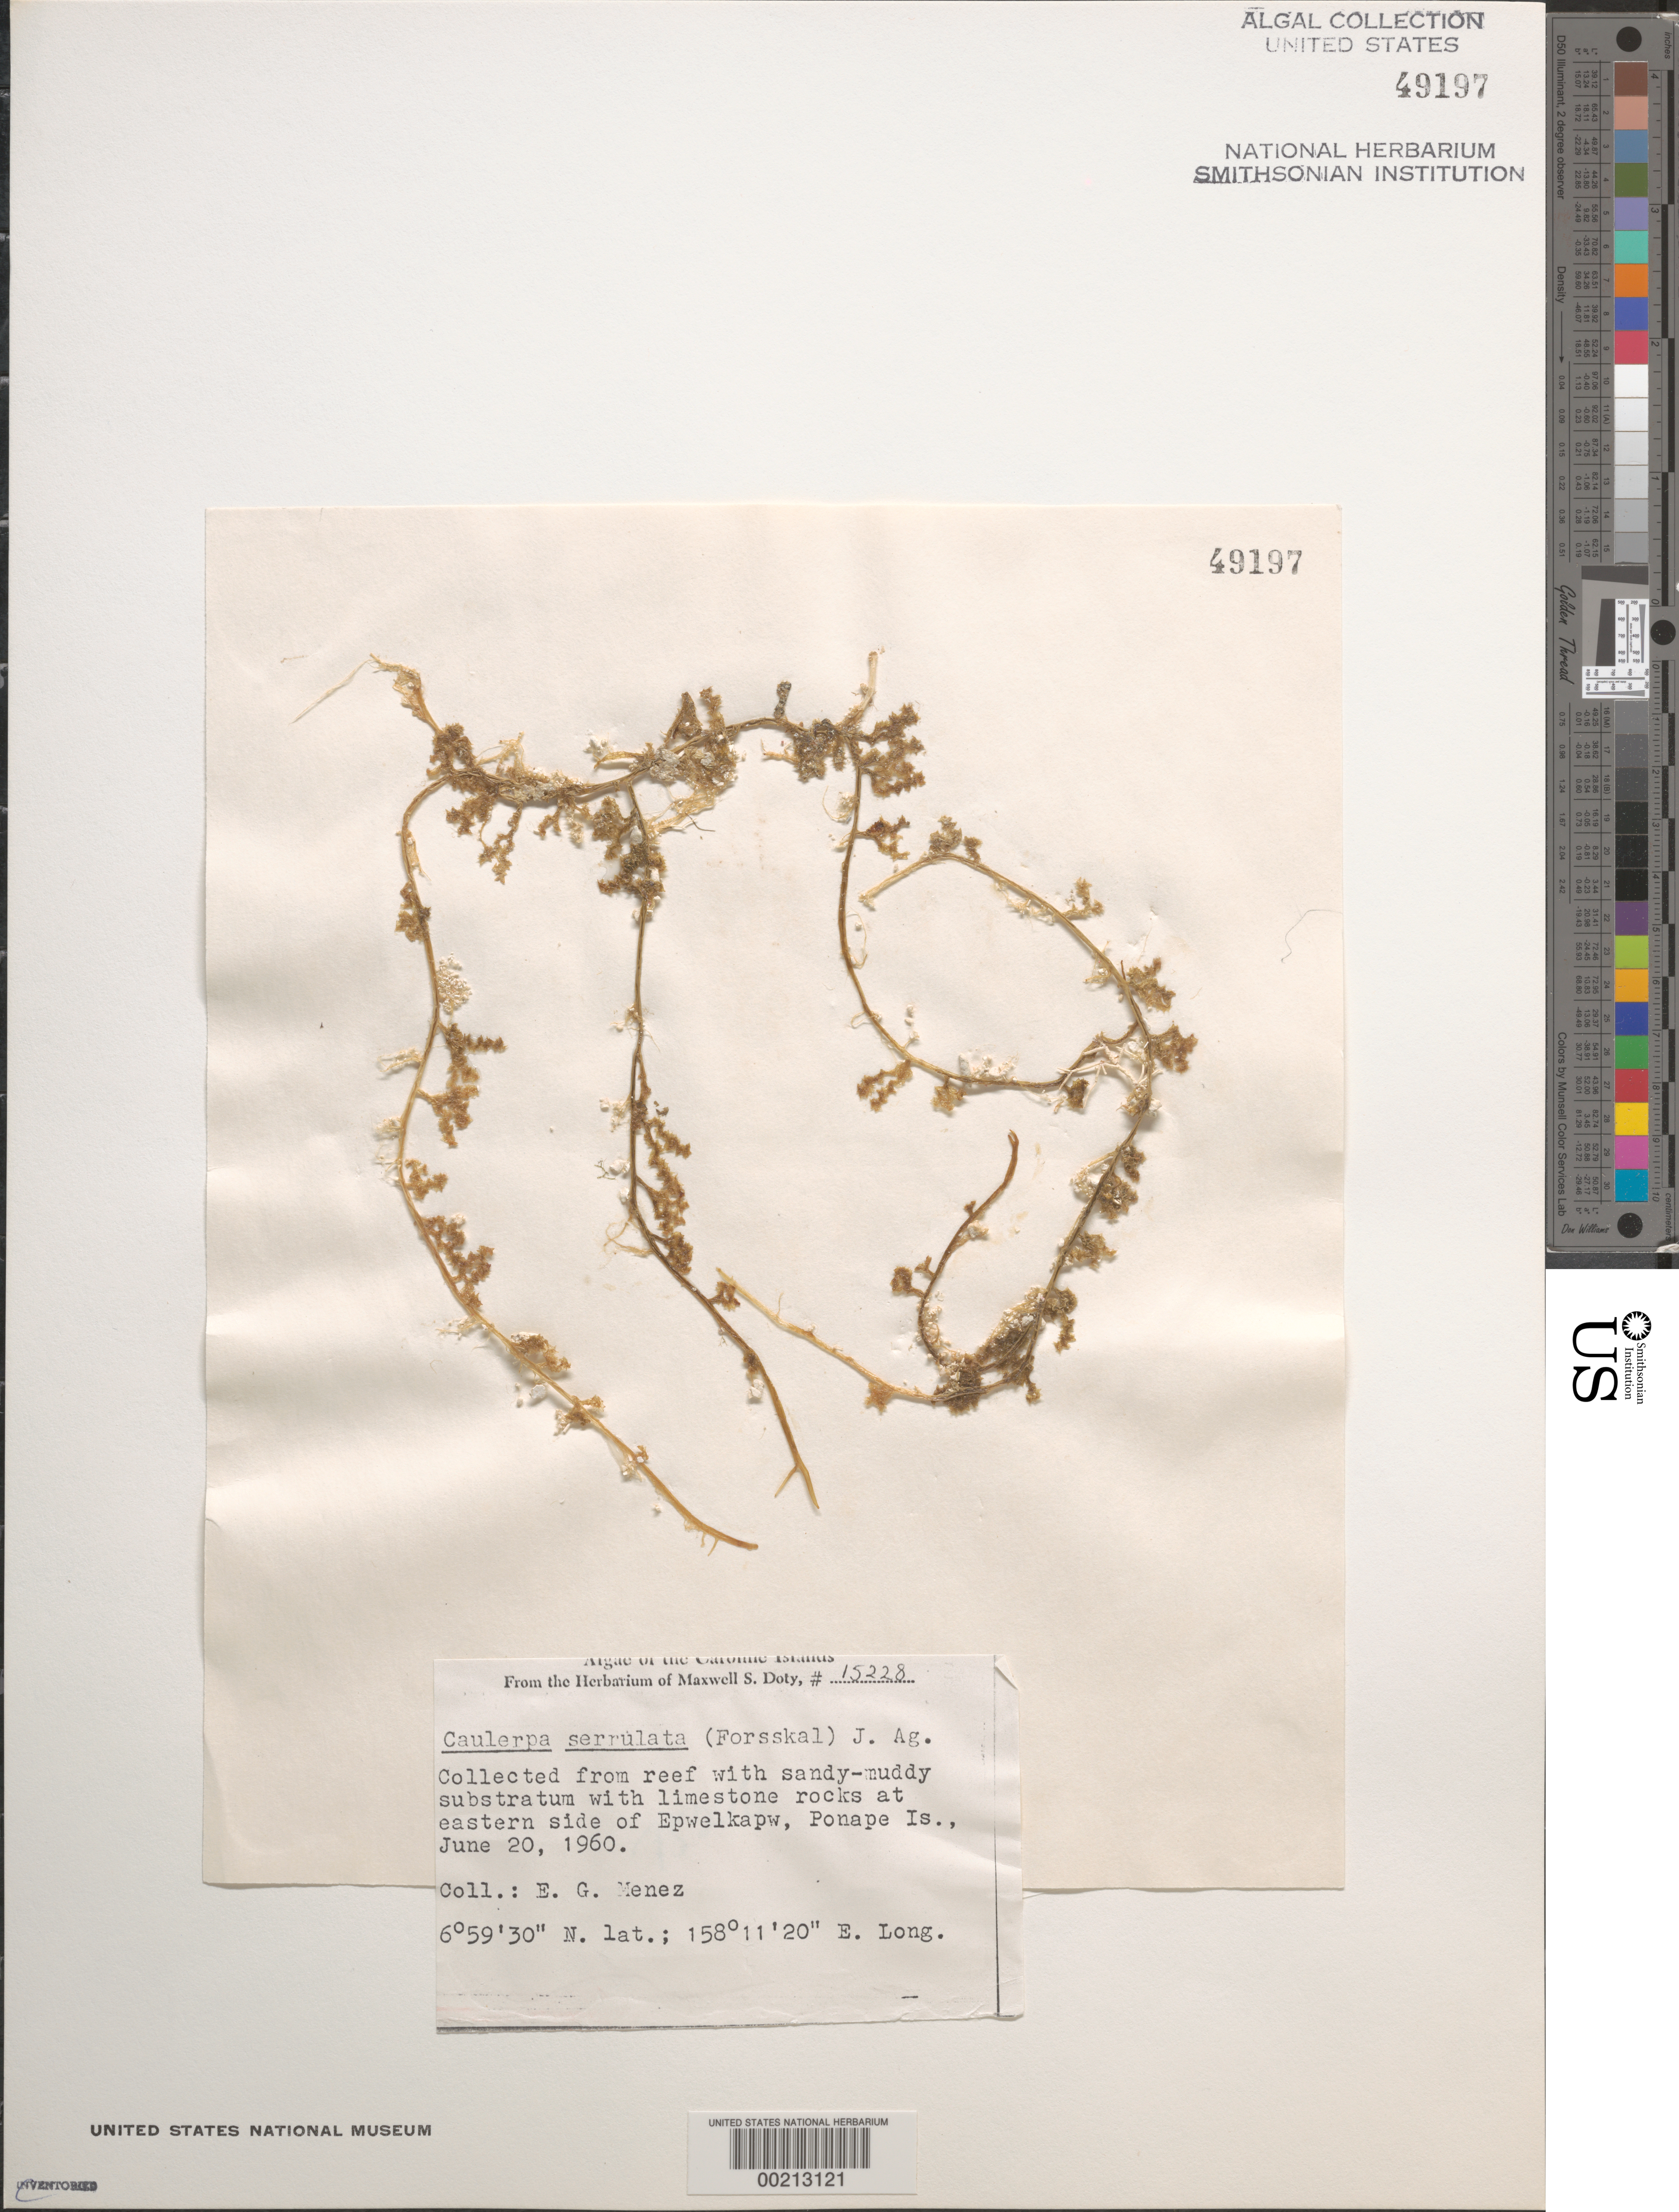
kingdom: Plantae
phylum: Chlorophyta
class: Ulvophyceae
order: Bryopsidales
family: Caulerpaceae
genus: Caulerpa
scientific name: Caulerpa serrulata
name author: (Forssk.) J. Agardh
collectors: Meñez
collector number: MSD 15228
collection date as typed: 20 Jun 1960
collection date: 1960-06-20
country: Micronesia, Federated States of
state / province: Pohnpei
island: Pohnpei [Ponape] Islands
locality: Epwelkapw Islet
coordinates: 6 59' 30" N, 158 11' 20" E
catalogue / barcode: US 49197